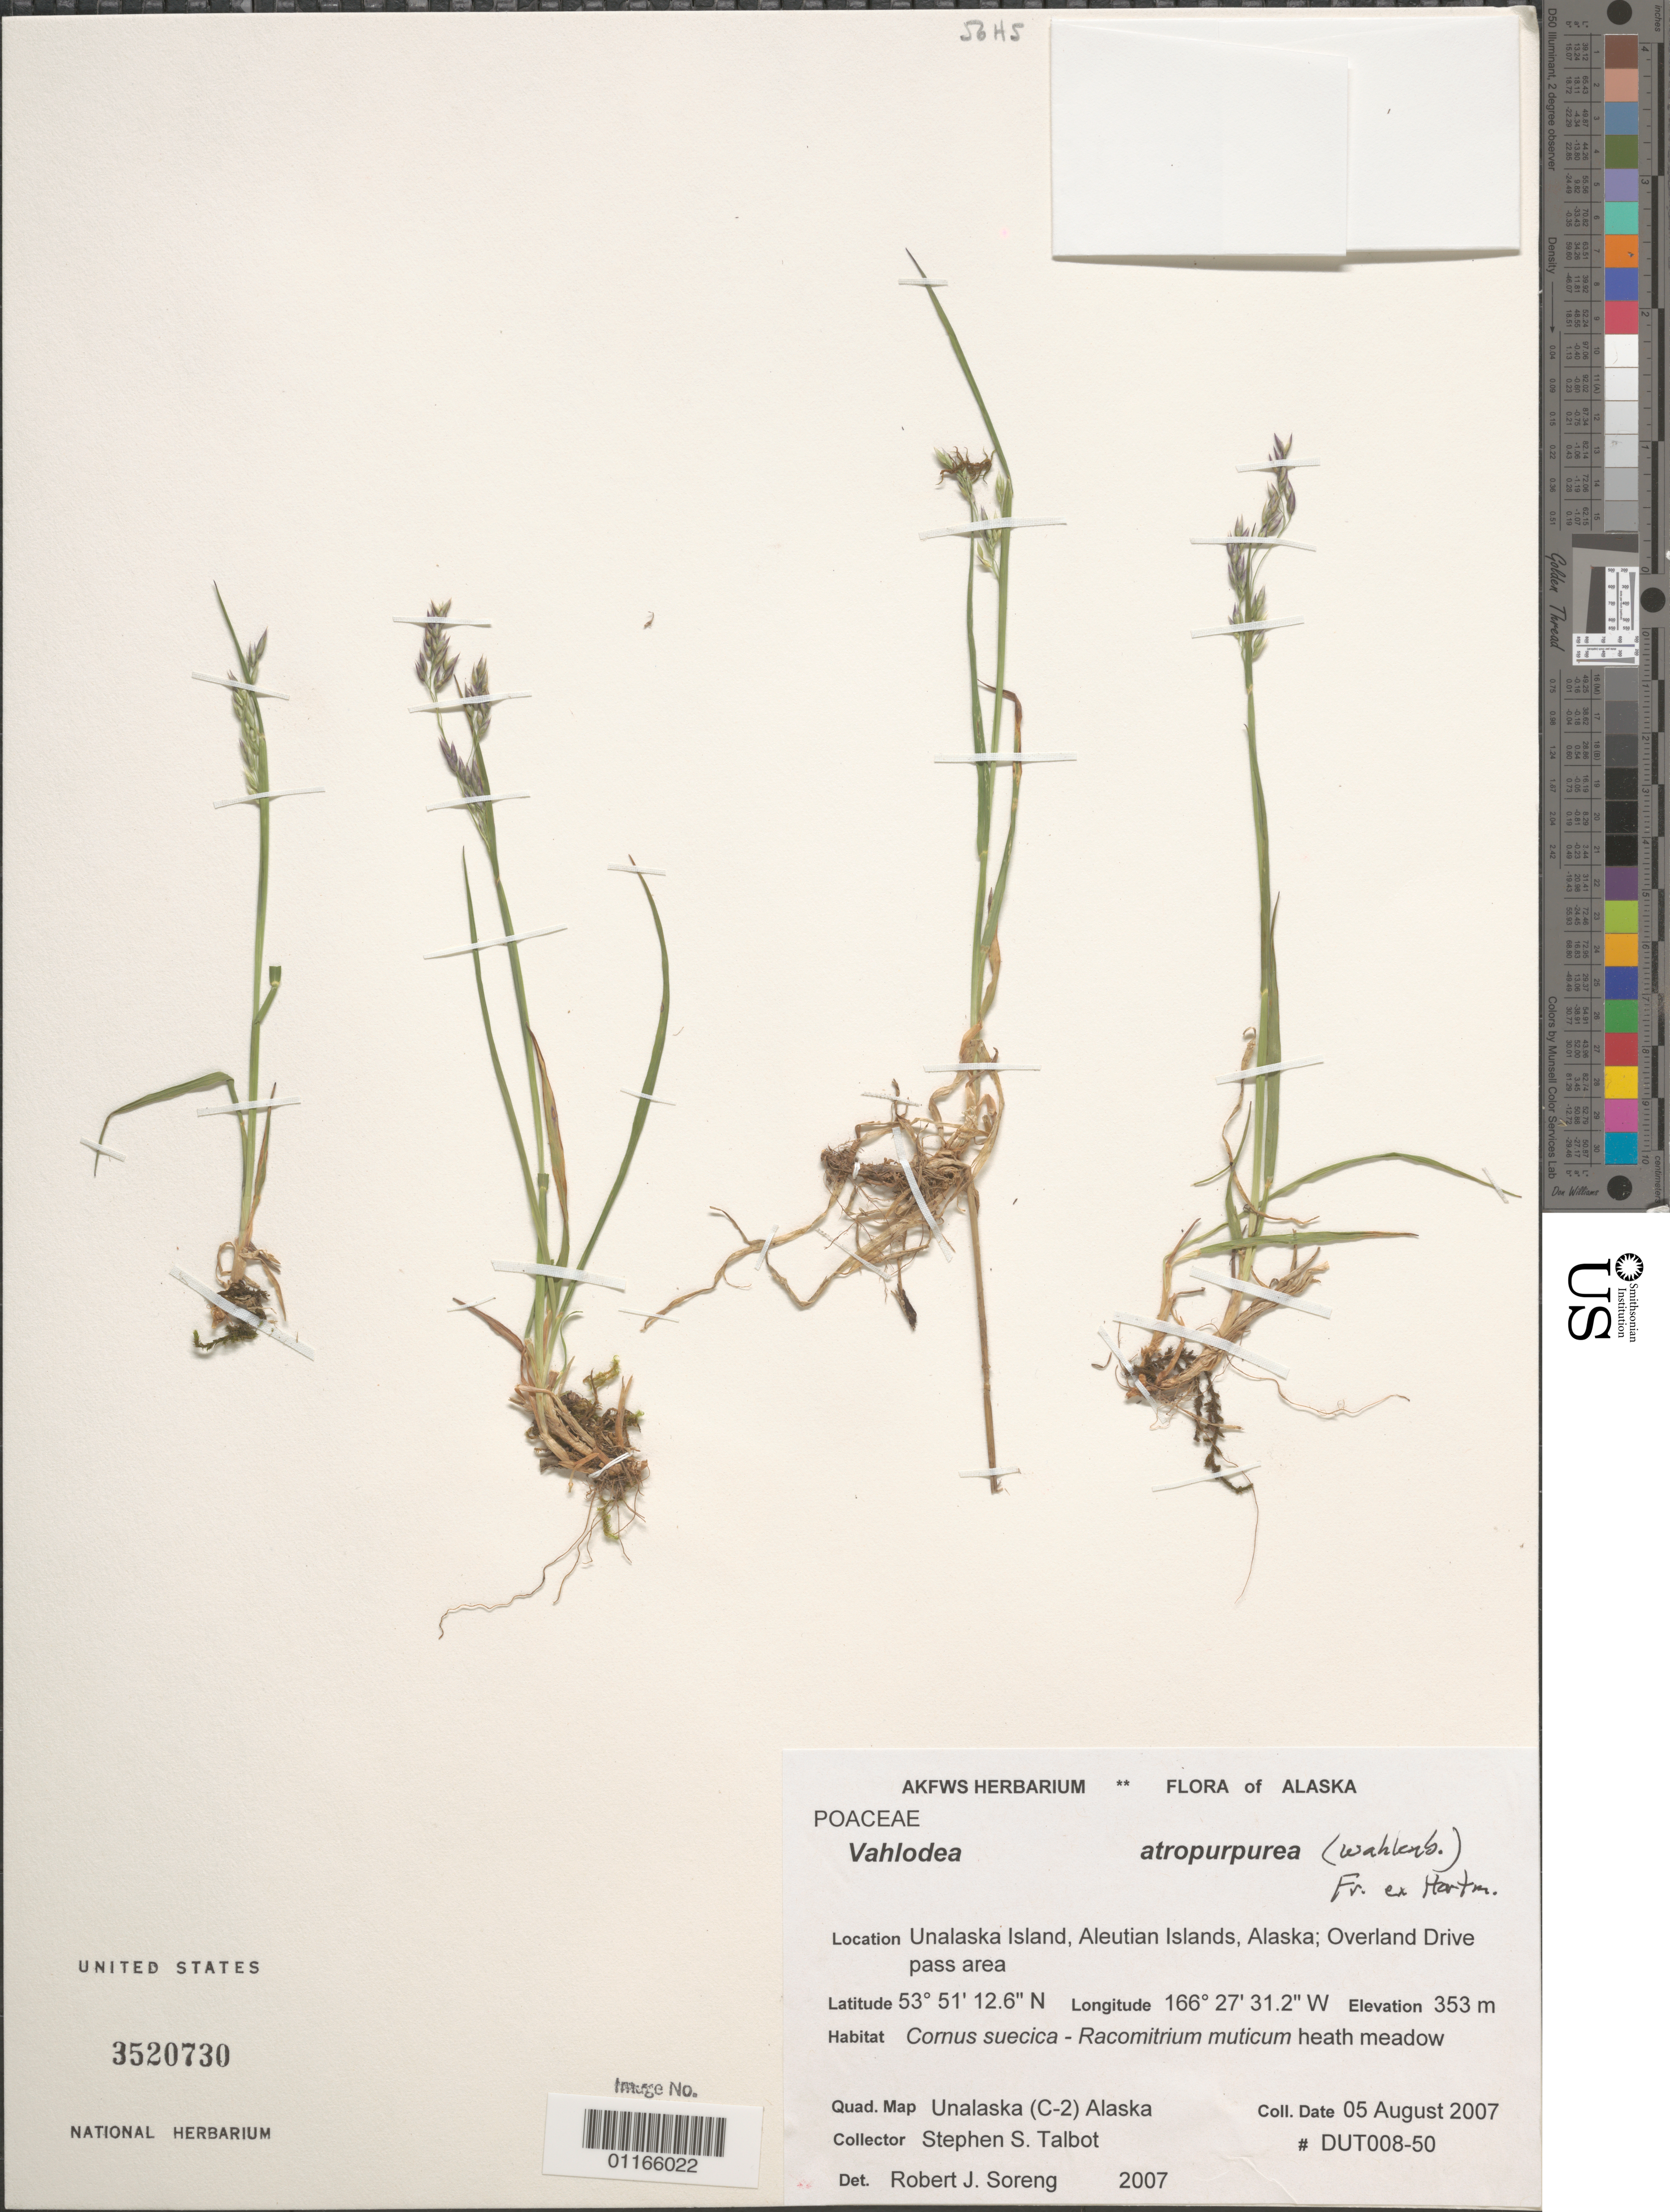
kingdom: Plantae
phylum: Tracheophyta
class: Liliopsida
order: Poales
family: Poaceae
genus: Vahlodea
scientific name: Vahlodea atropurpurea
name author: (Wahlenb.) Fr. ex Hartm.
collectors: S. S. Talbot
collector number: DUT008-50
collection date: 2007-08-05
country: United States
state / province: Alaska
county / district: Aleutian Islands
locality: Unalaska Island; Overland Drive pass area.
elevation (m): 353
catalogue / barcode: US 3520730